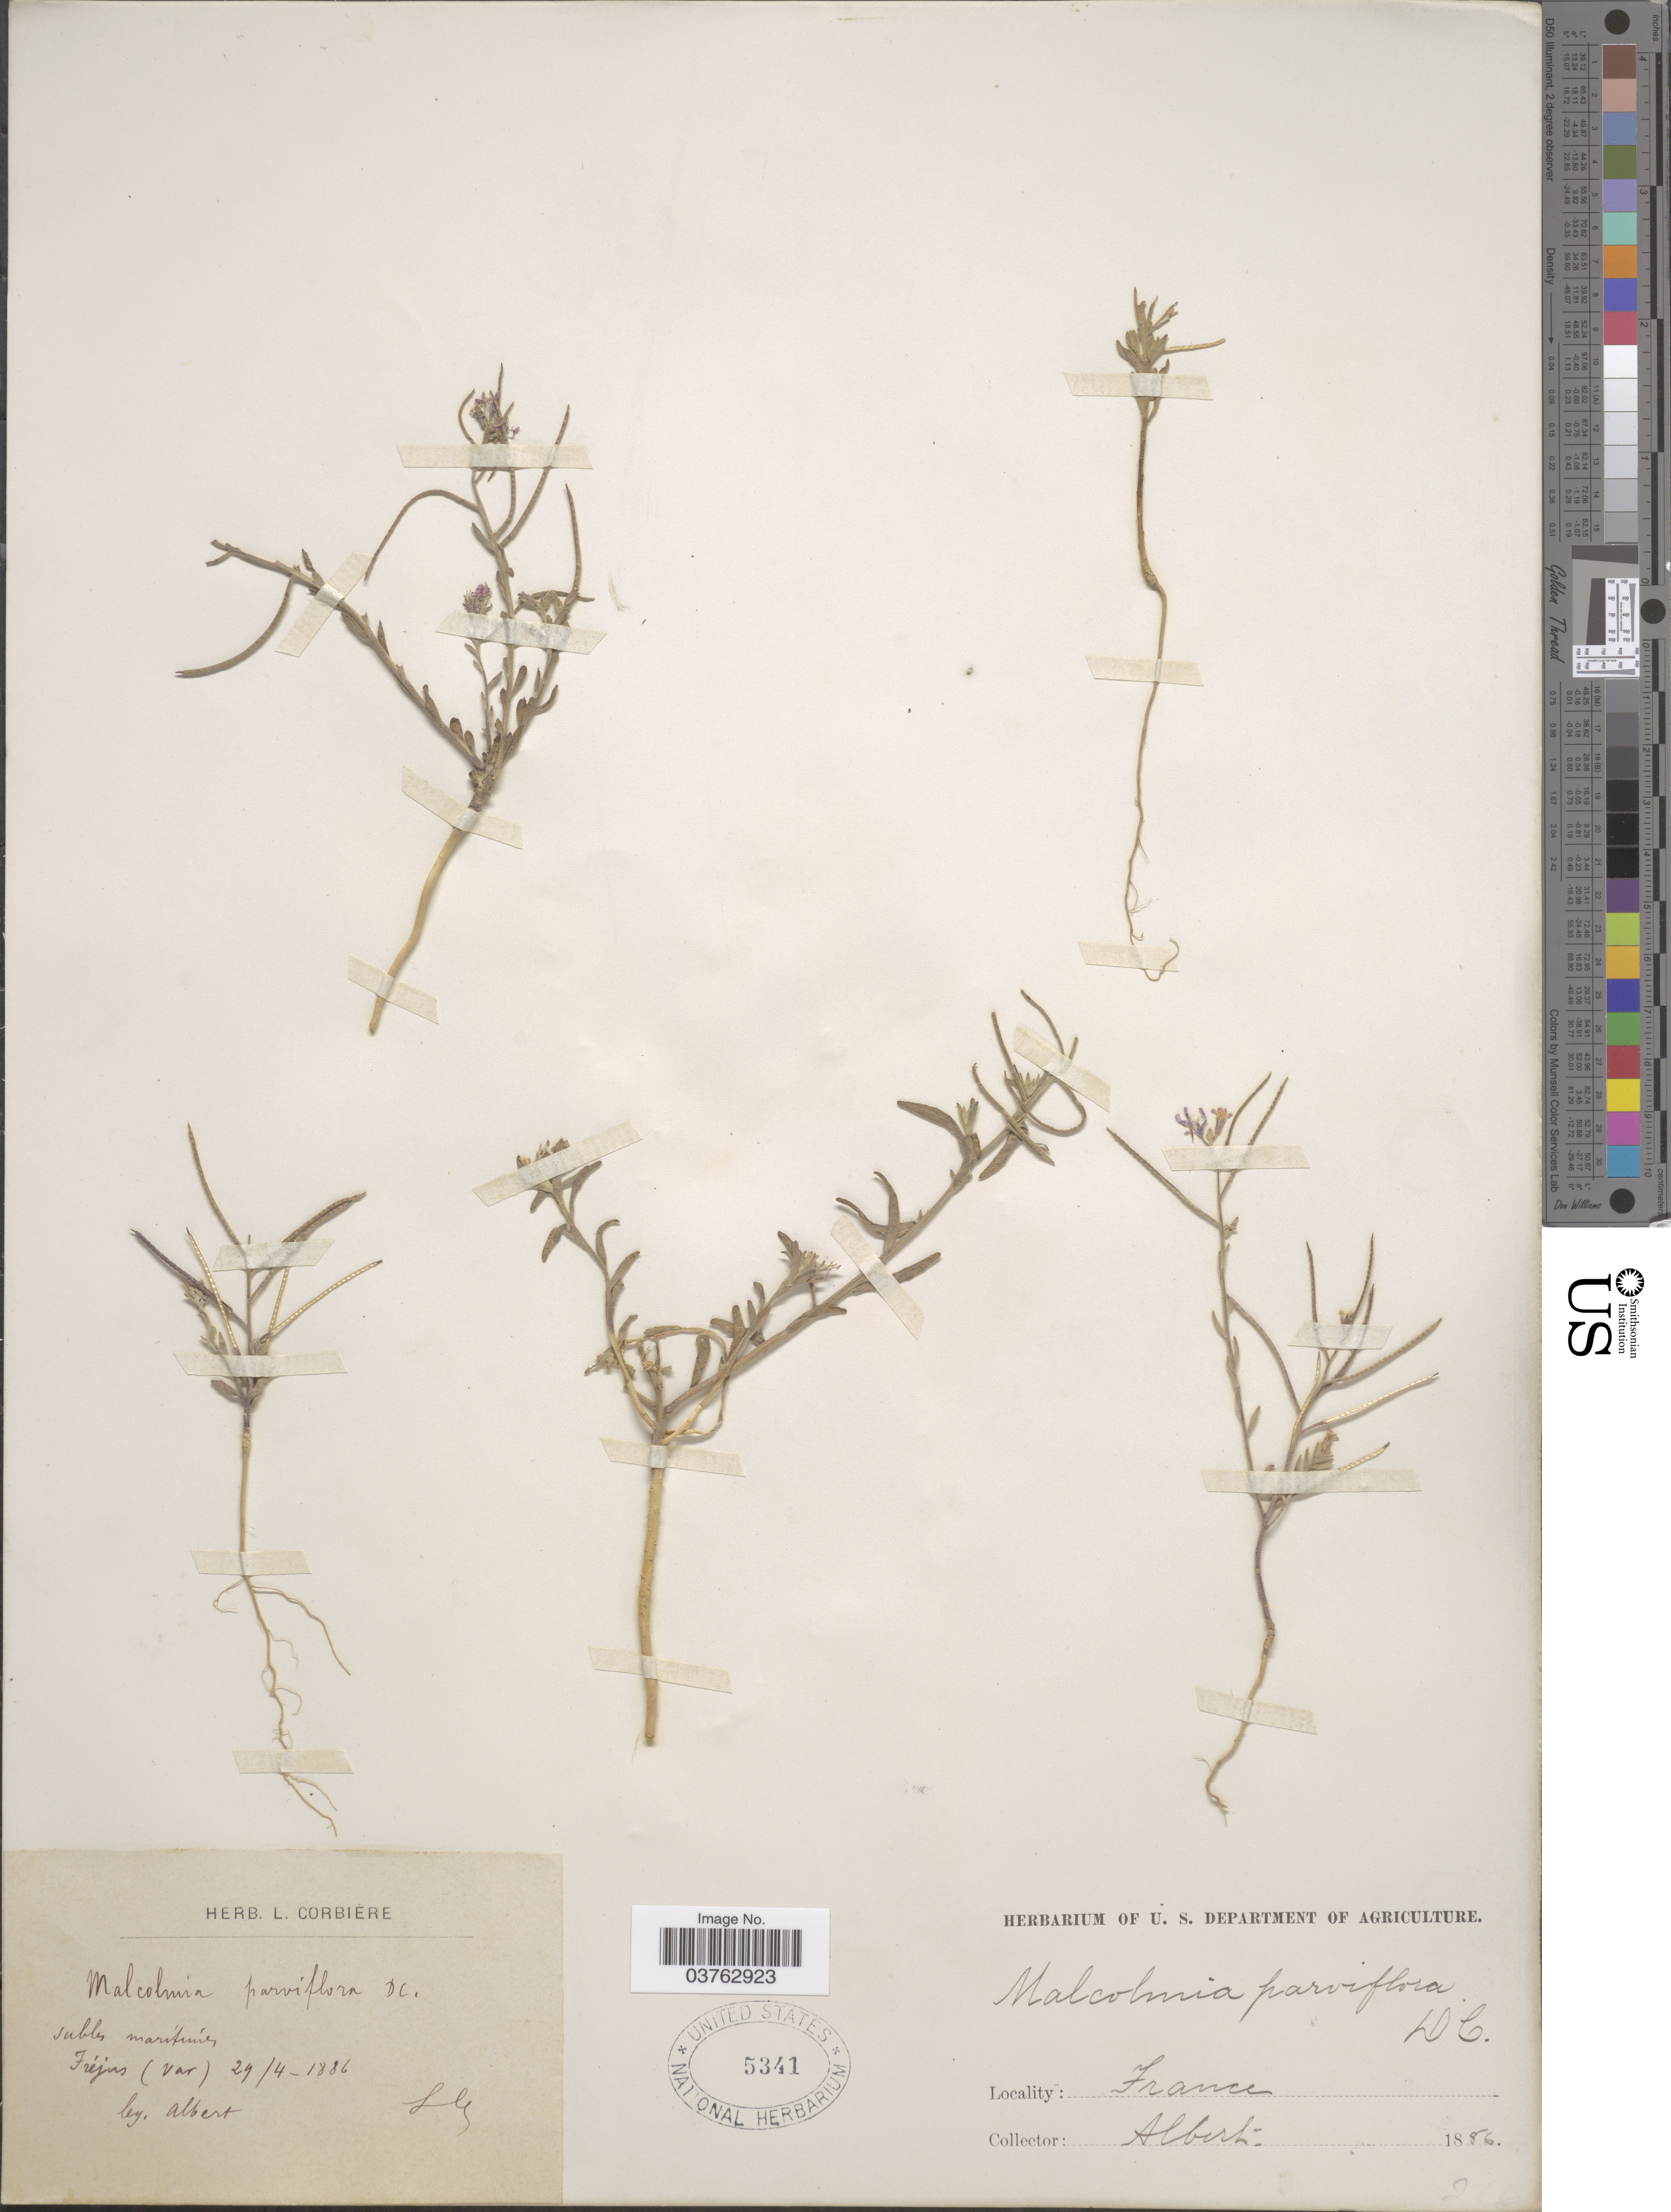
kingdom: Plantae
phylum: Tracheophyta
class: Magnoliopsida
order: Brassicales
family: Brassicaceae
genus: Malcolmia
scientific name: Malcolmia parviflora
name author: (DC.) DC.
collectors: -- Albert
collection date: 1886-04-29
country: France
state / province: Provence-Alpes-Côte d'Azur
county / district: Var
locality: Fréjus (Var).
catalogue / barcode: US 5341